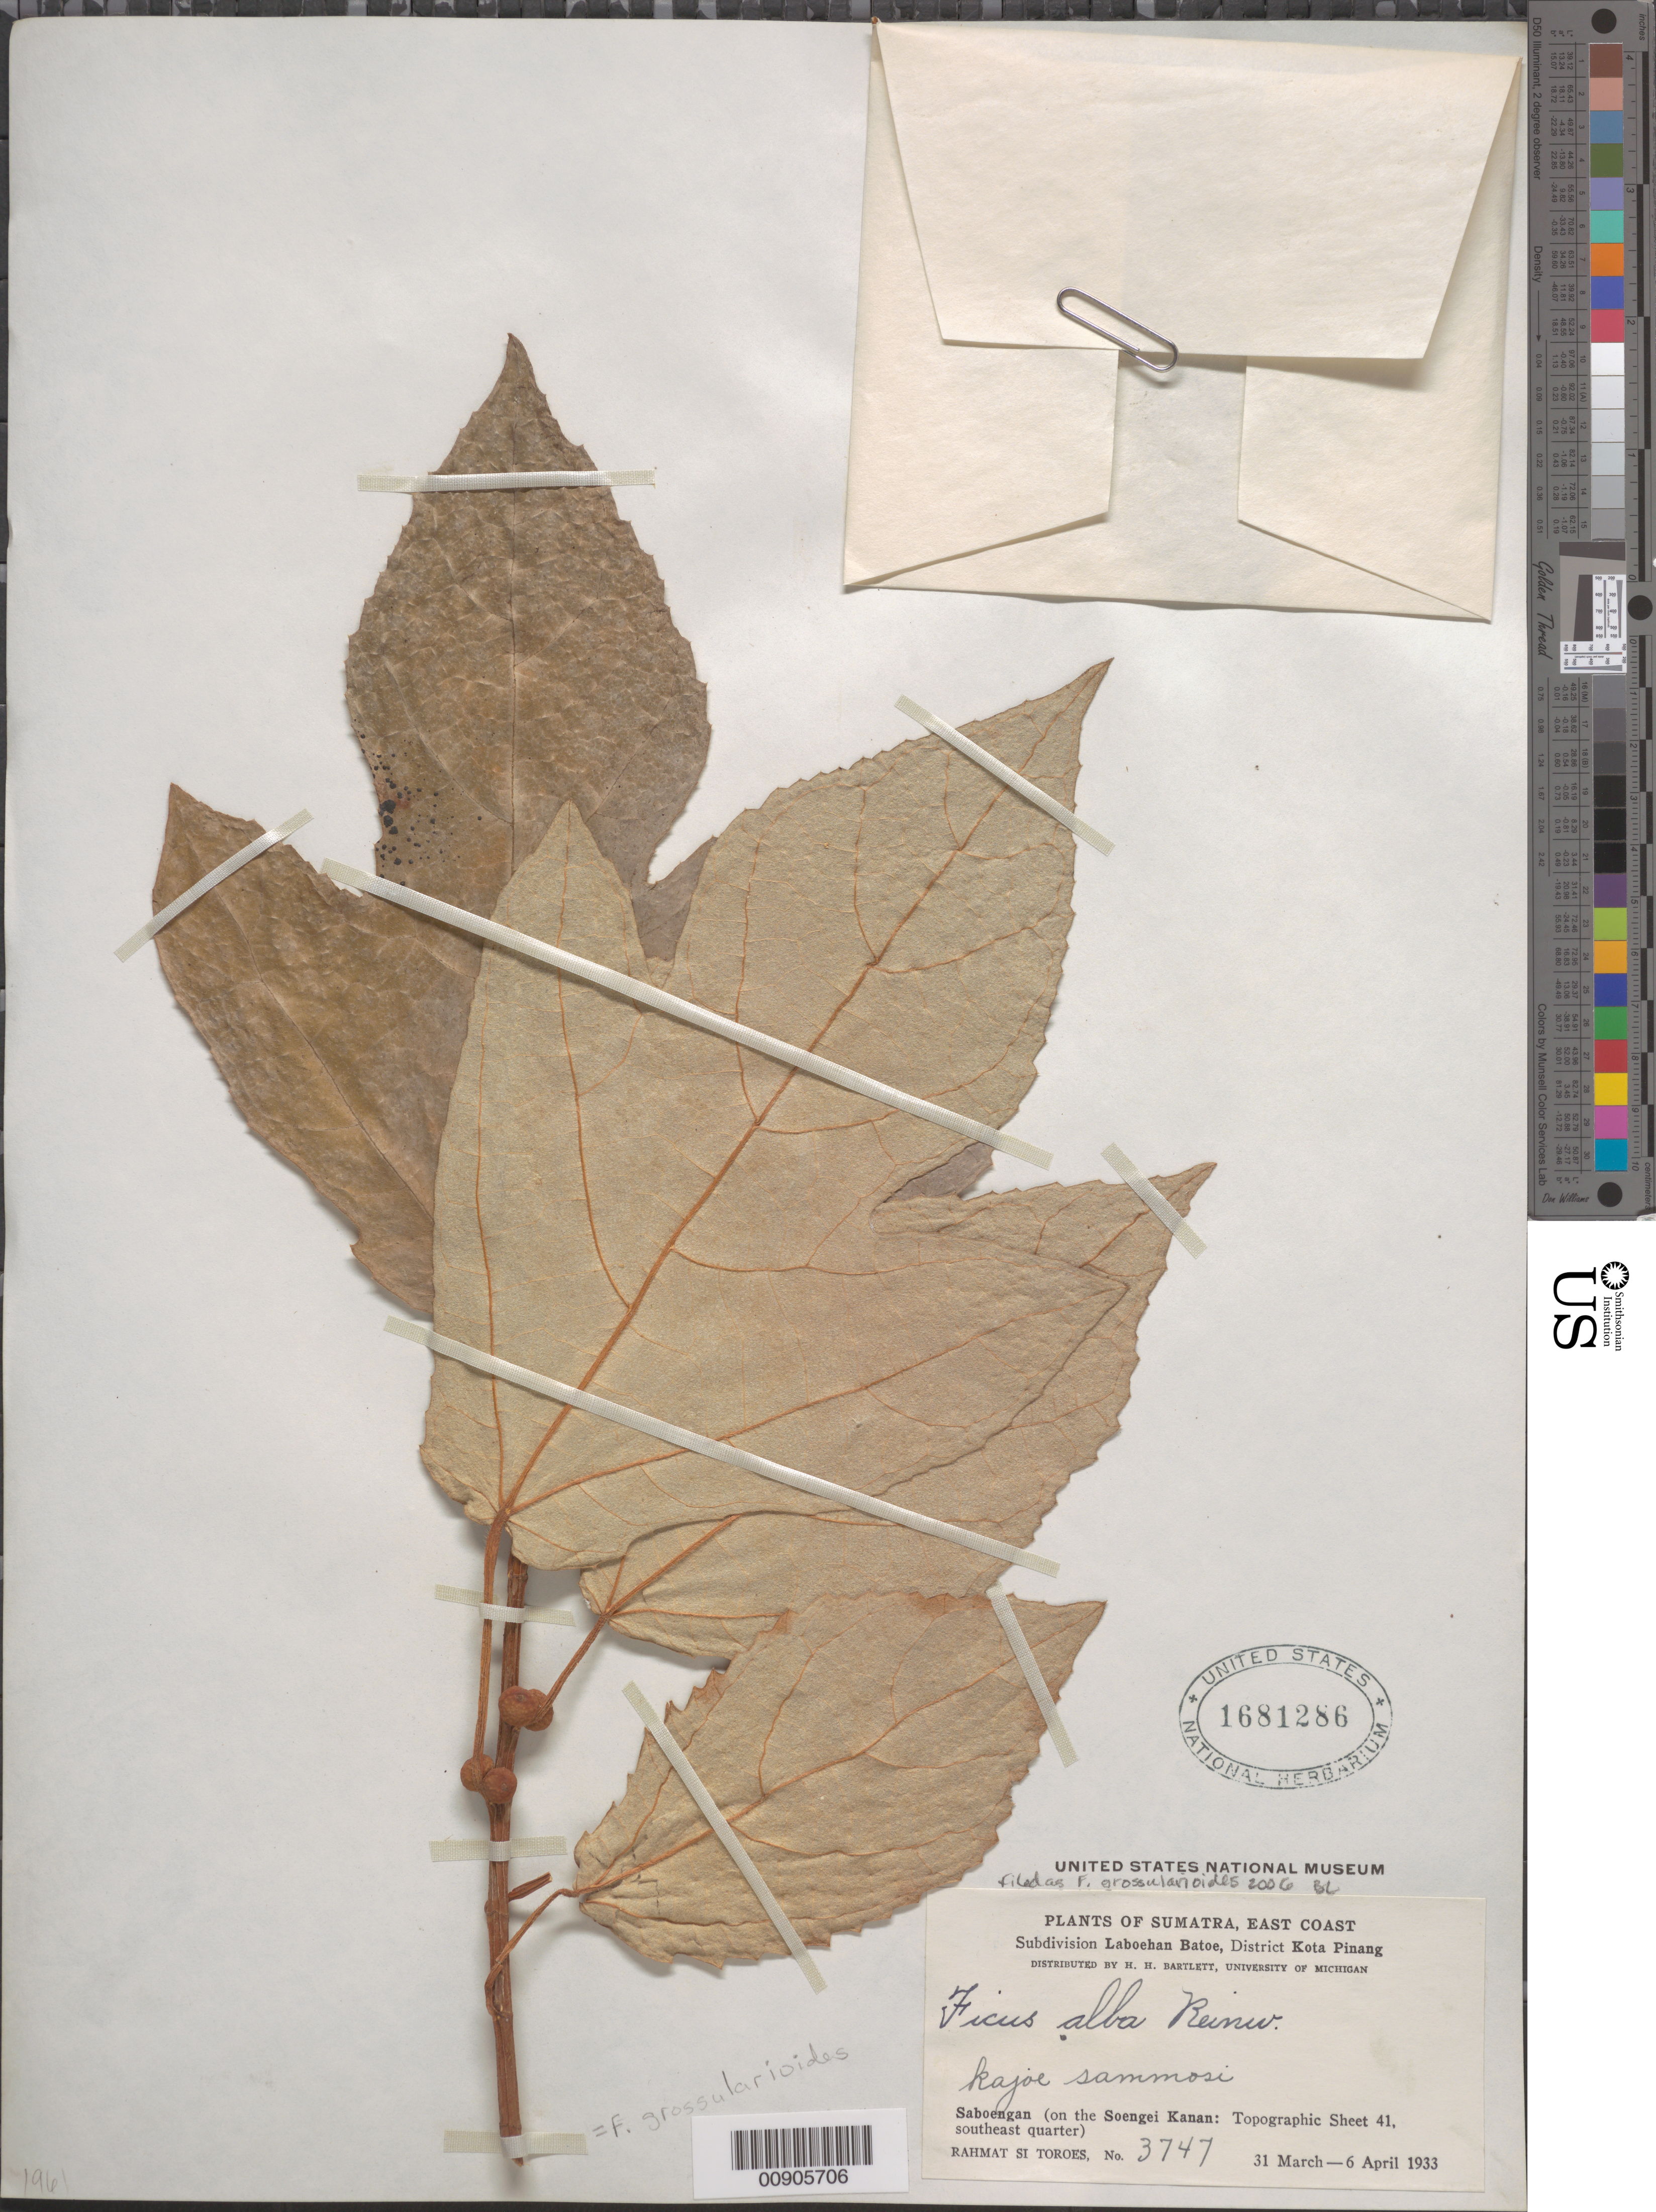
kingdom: Plantae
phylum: Tracheophyta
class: Magnoliopsida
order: Rosales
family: Moraceae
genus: Ficus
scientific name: Ficus grossularioides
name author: Burm. f.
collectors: Rahmat Si Boeea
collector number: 3747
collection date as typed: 31 Mar 1933 to 06 Apr 1933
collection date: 1933-03-31/1933-04-06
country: Indonesia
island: Sumatra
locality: Saboengan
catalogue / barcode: US 1681286